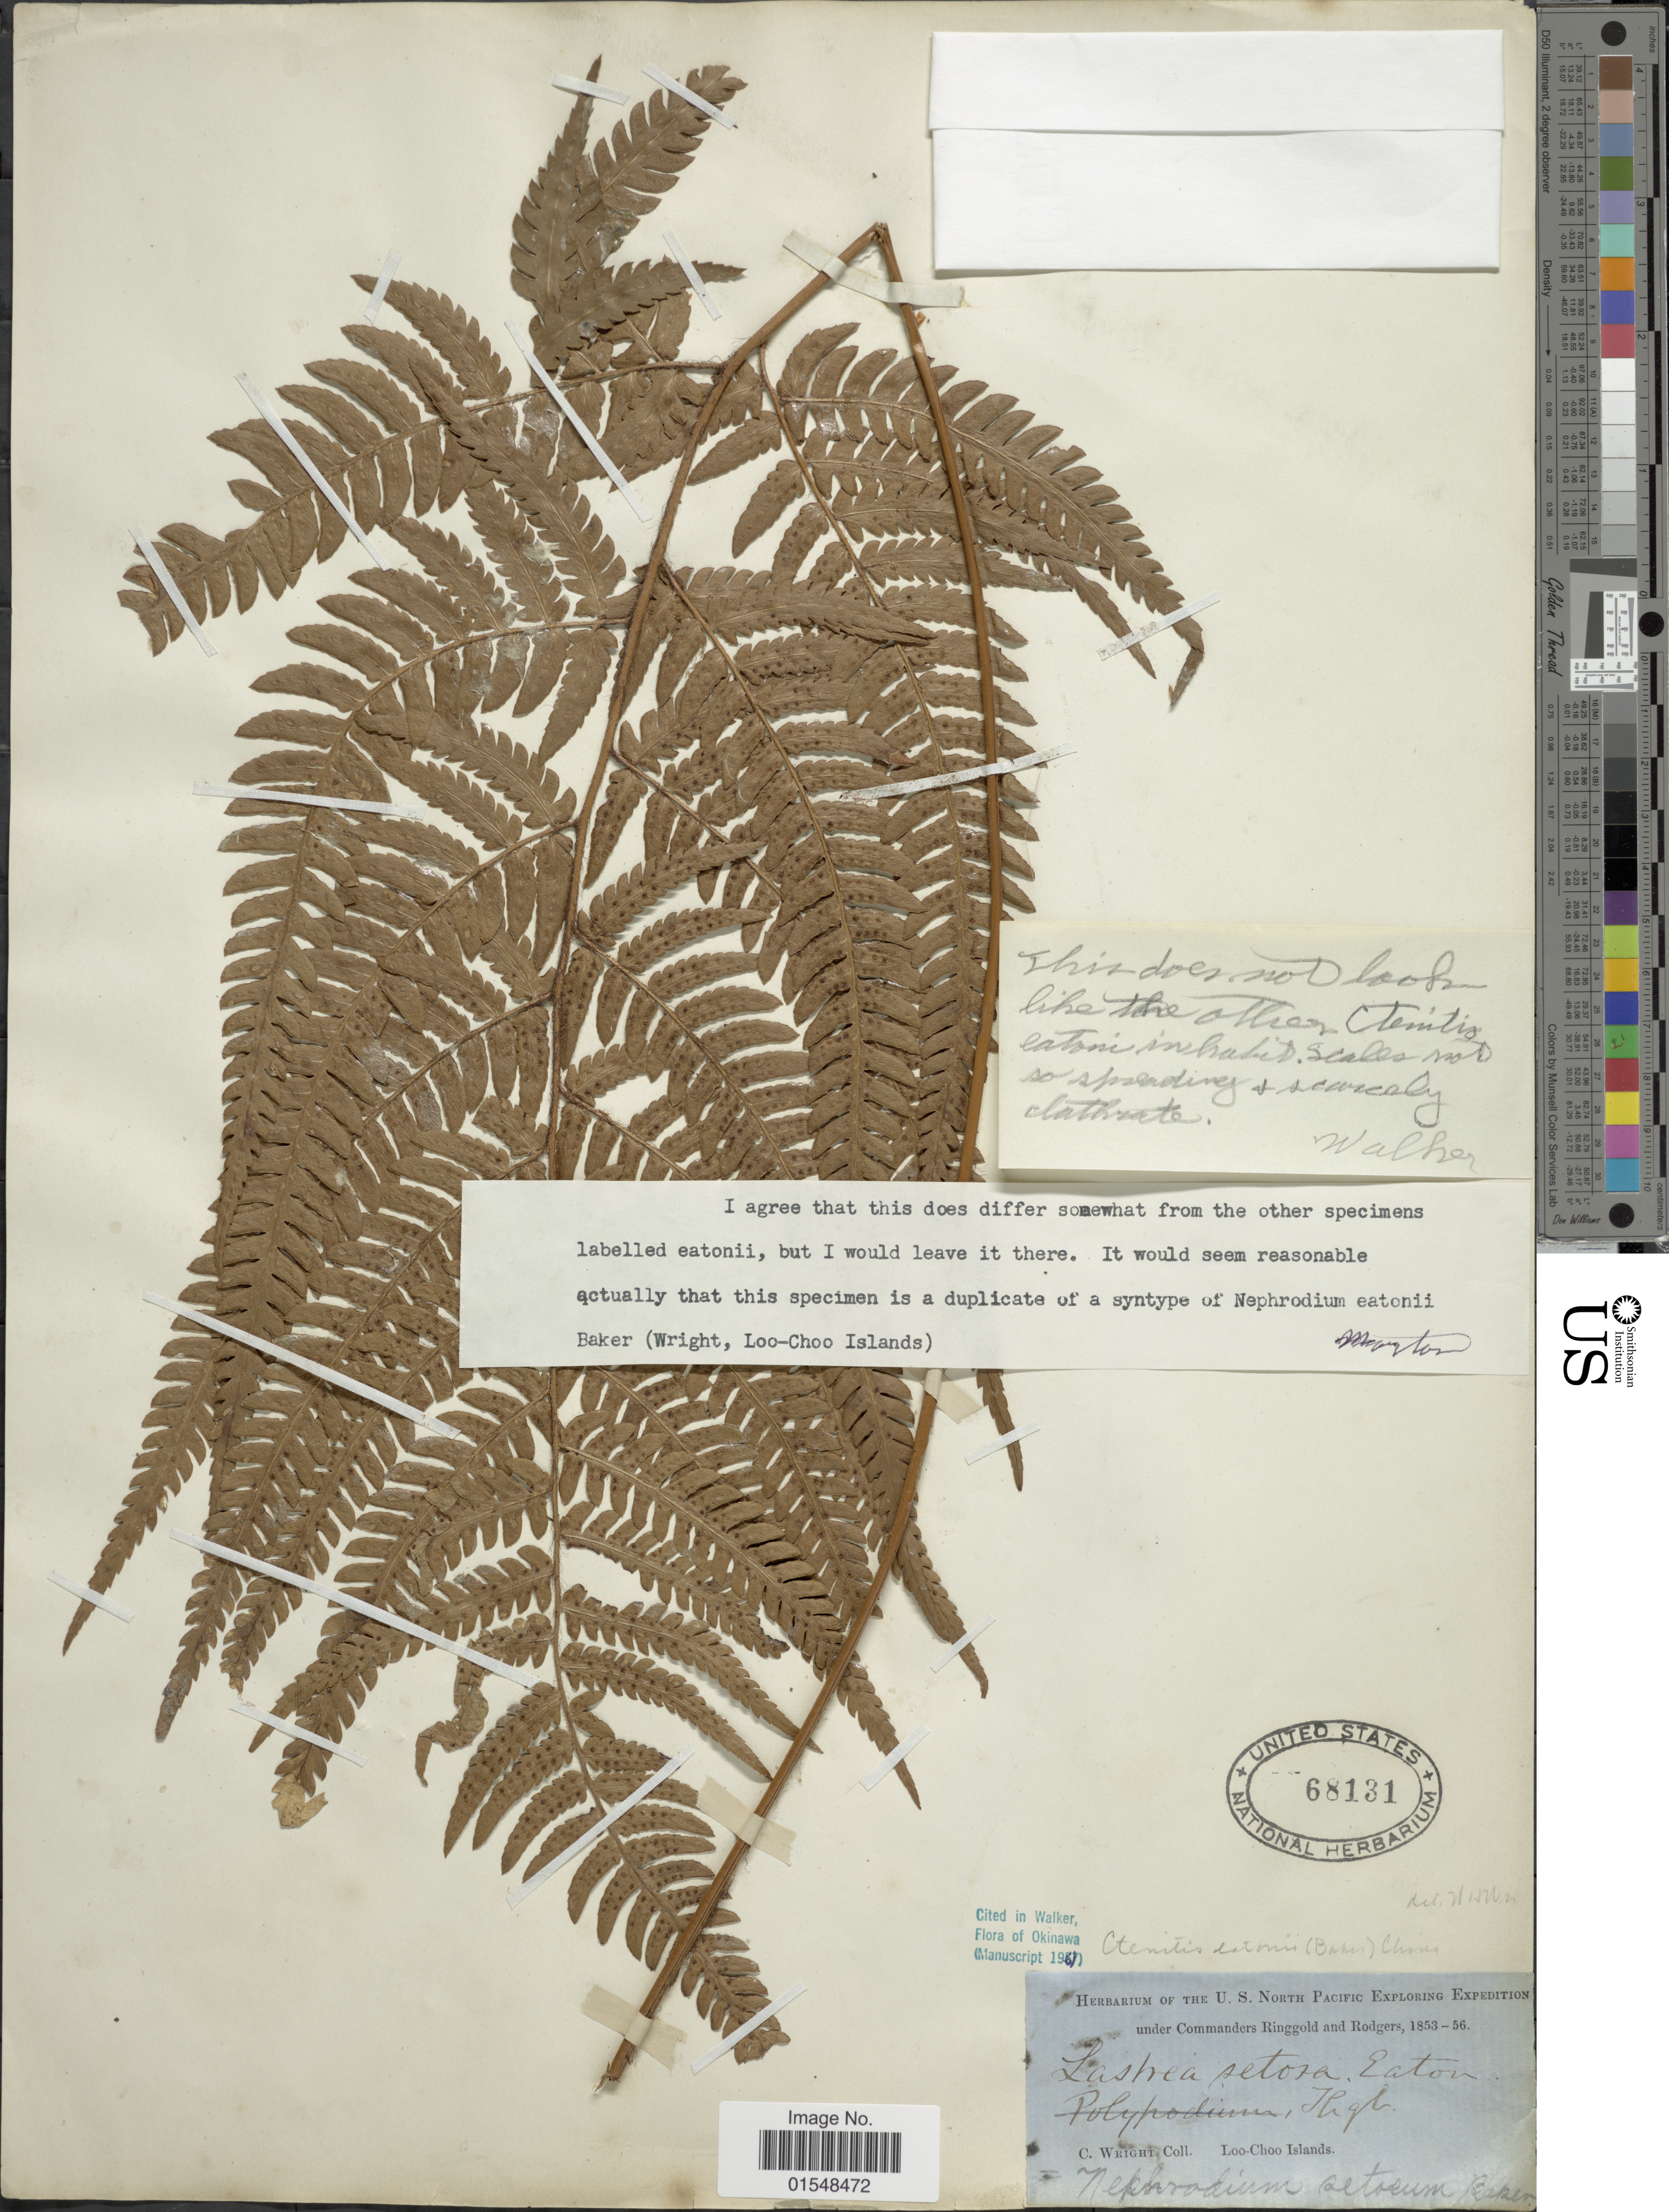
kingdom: Plantae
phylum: Tracheophyta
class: Polypodiopsida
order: Polypodiales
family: Dryopteridaceae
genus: Ctenitis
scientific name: Ctenitis eatonii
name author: (Baker) Ching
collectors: C. Wright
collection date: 1853/1856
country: Japan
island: Ryukyu Islands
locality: Loo- Choo Islands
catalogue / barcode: US 68131